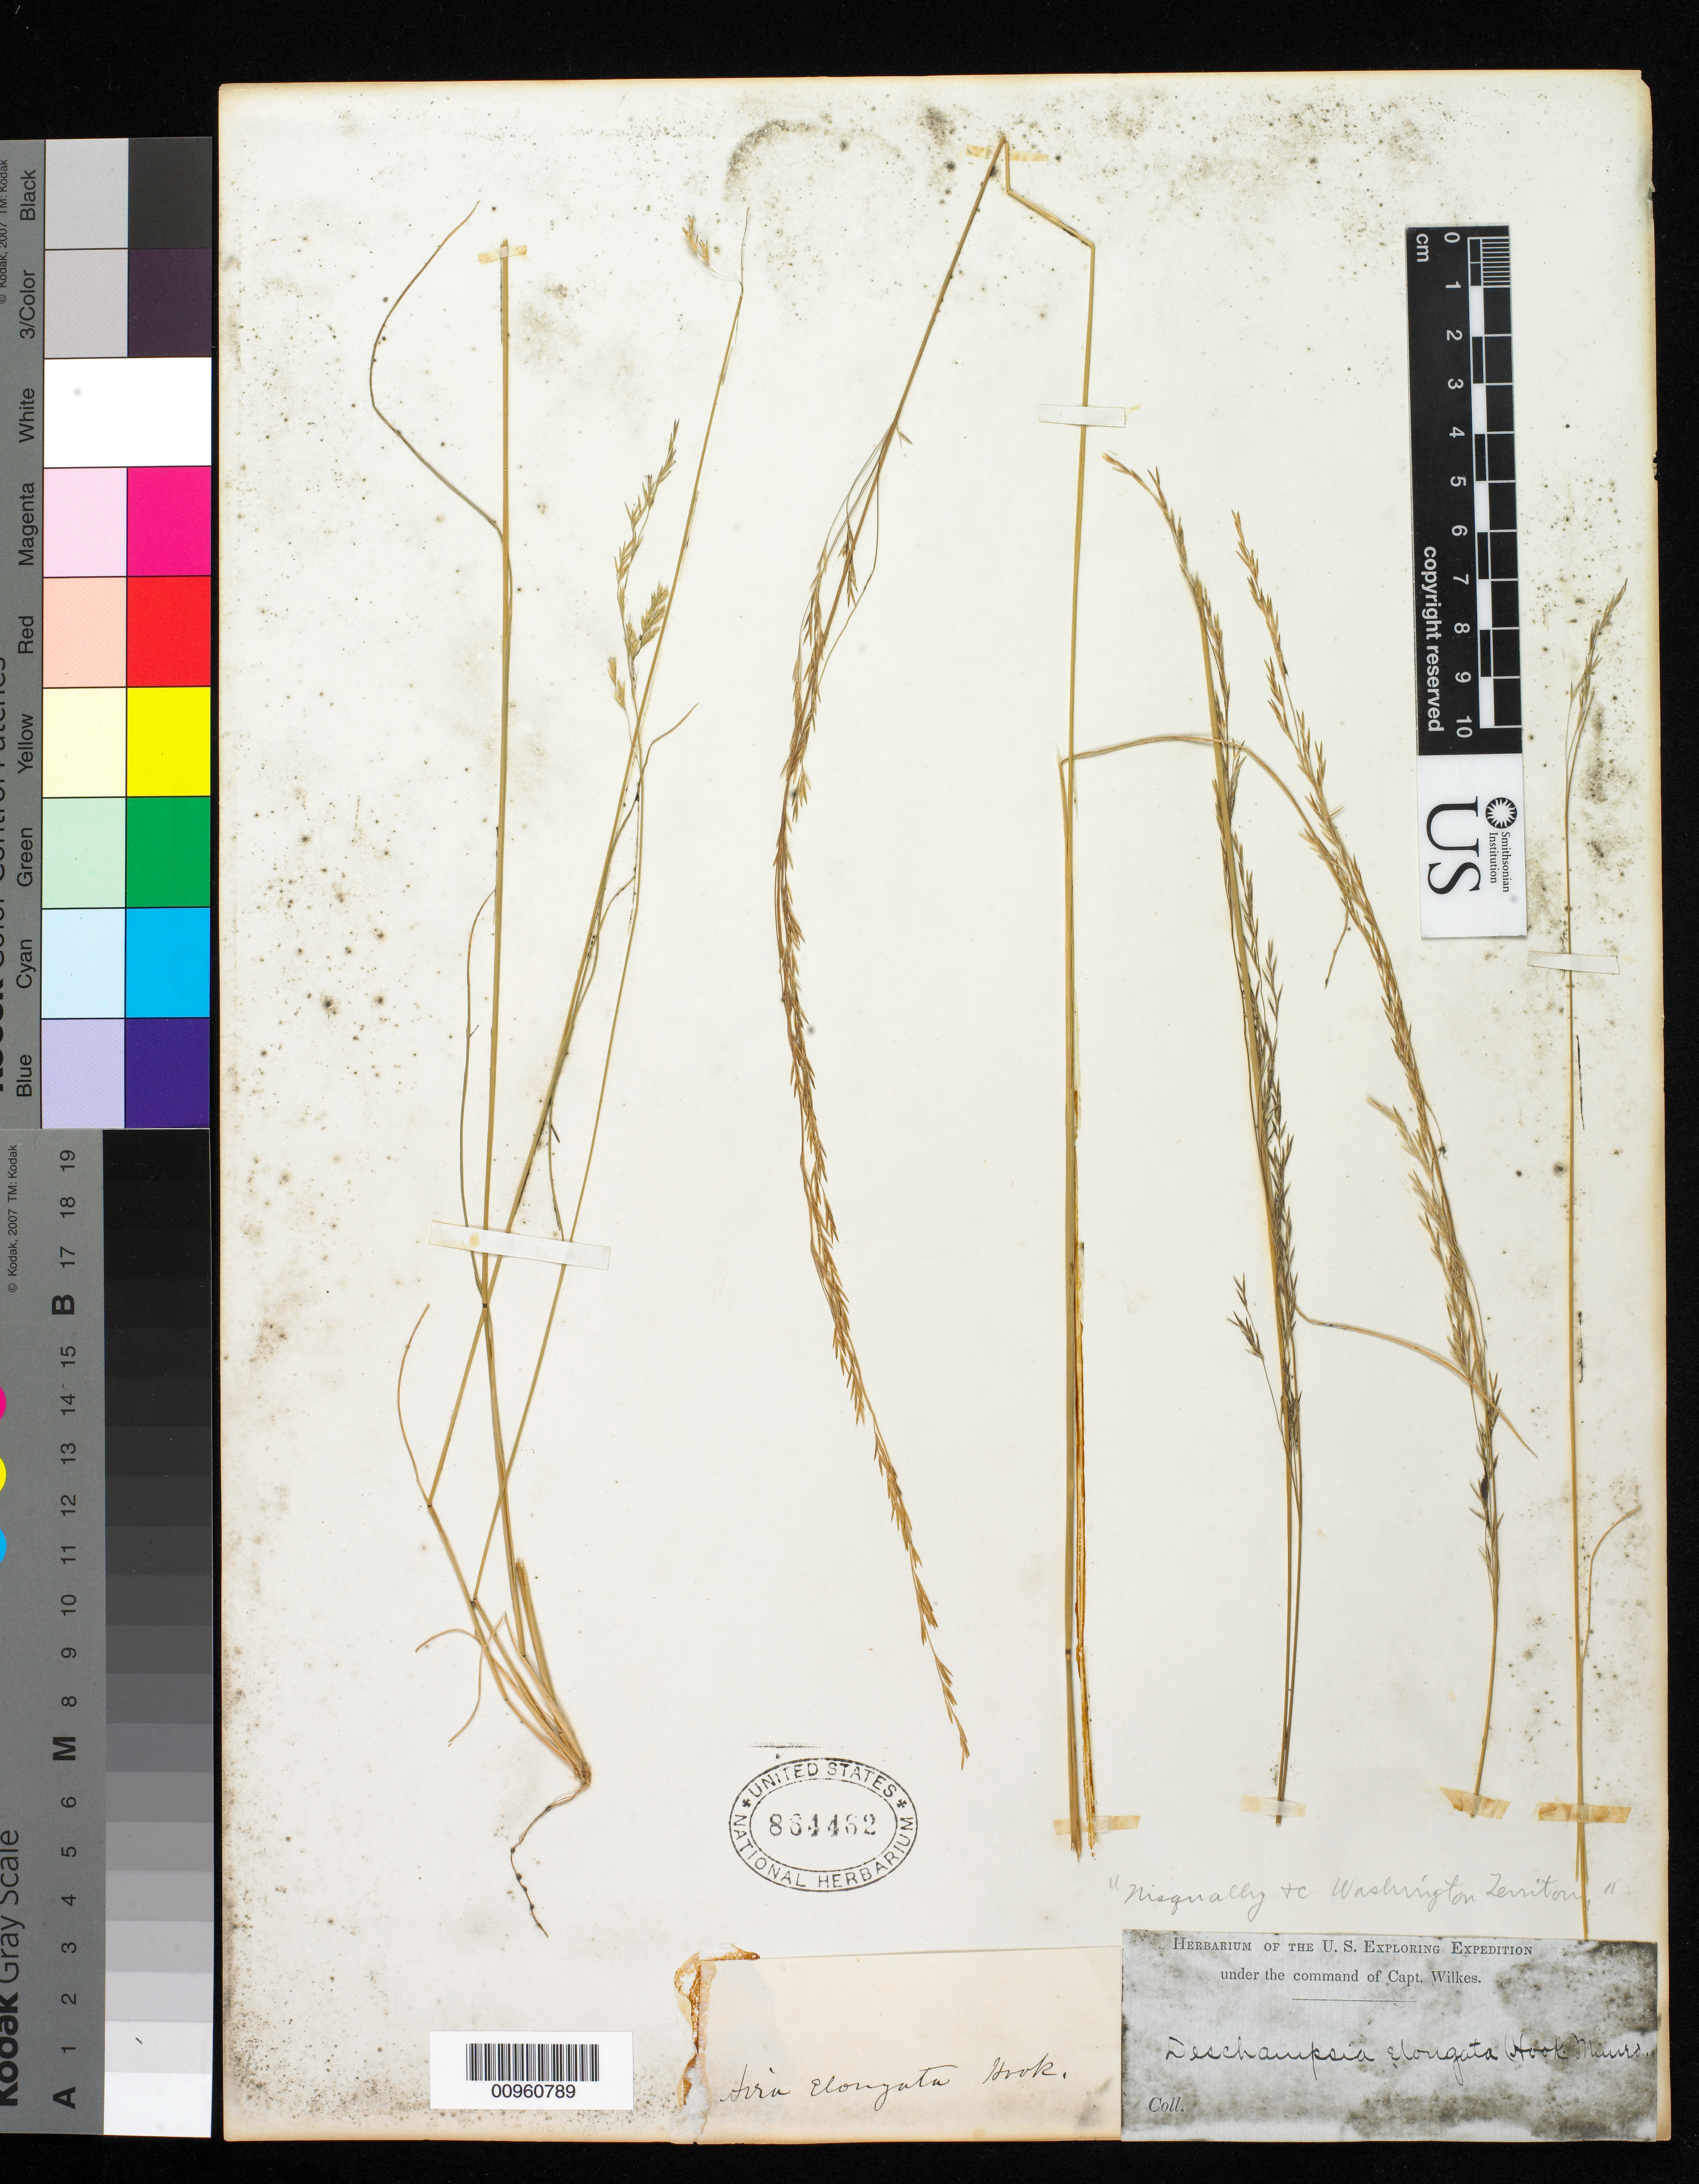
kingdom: Plantae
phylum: Tracheophyta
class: Liliopsida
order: Poales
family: Poaceae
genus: Deschampsia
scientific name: Deschampsia elongata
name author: (Hook.) Munro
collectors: Wilkes Explor. Exped.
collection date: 1838/1842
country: United States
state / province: Washington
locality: Marginally to Washington territory?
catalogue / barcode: US 884452